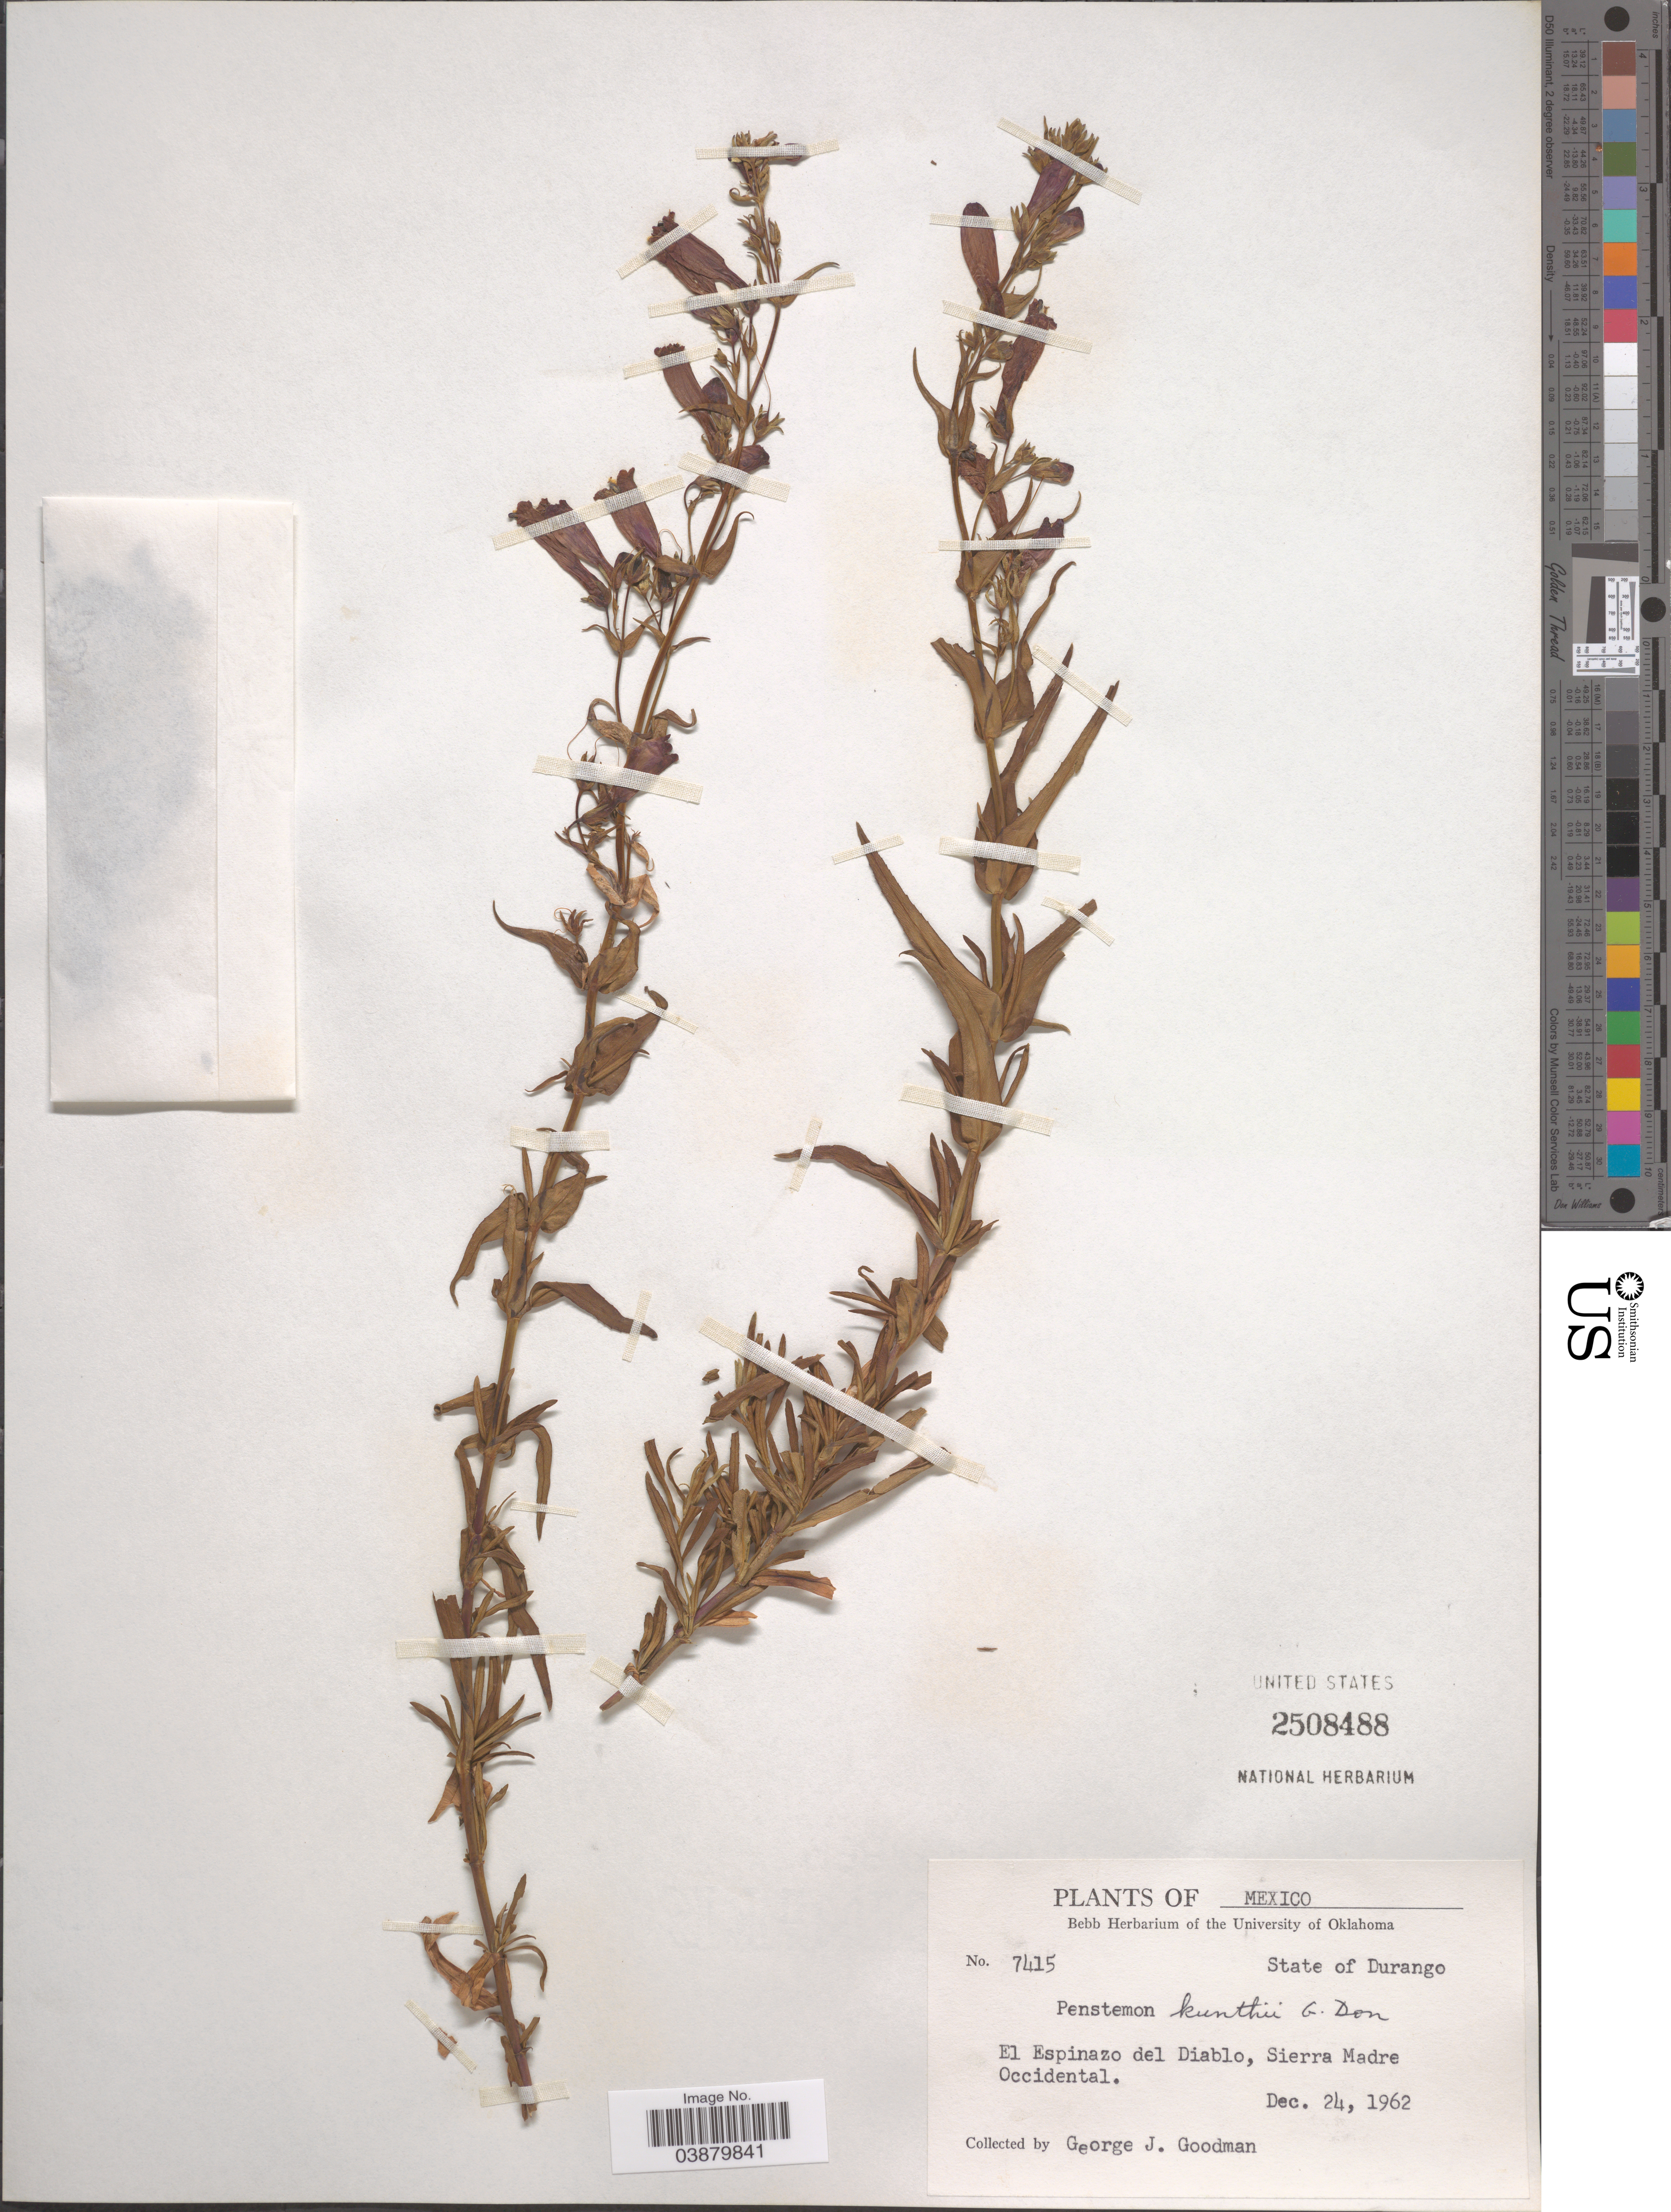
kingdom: Plantae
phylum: Tracheophyta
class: Magnoliopsida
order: Lamiales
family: Plantaginaceae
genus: Penstemon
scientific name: Penstemon kunthii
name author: G. Don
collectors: G. J. Goodman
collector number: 7415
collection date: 1962-12-24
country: Mexico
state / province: Durango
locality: El Espinazo del Diablo, Sierra Madre Occidental.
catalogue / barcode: US 2508488